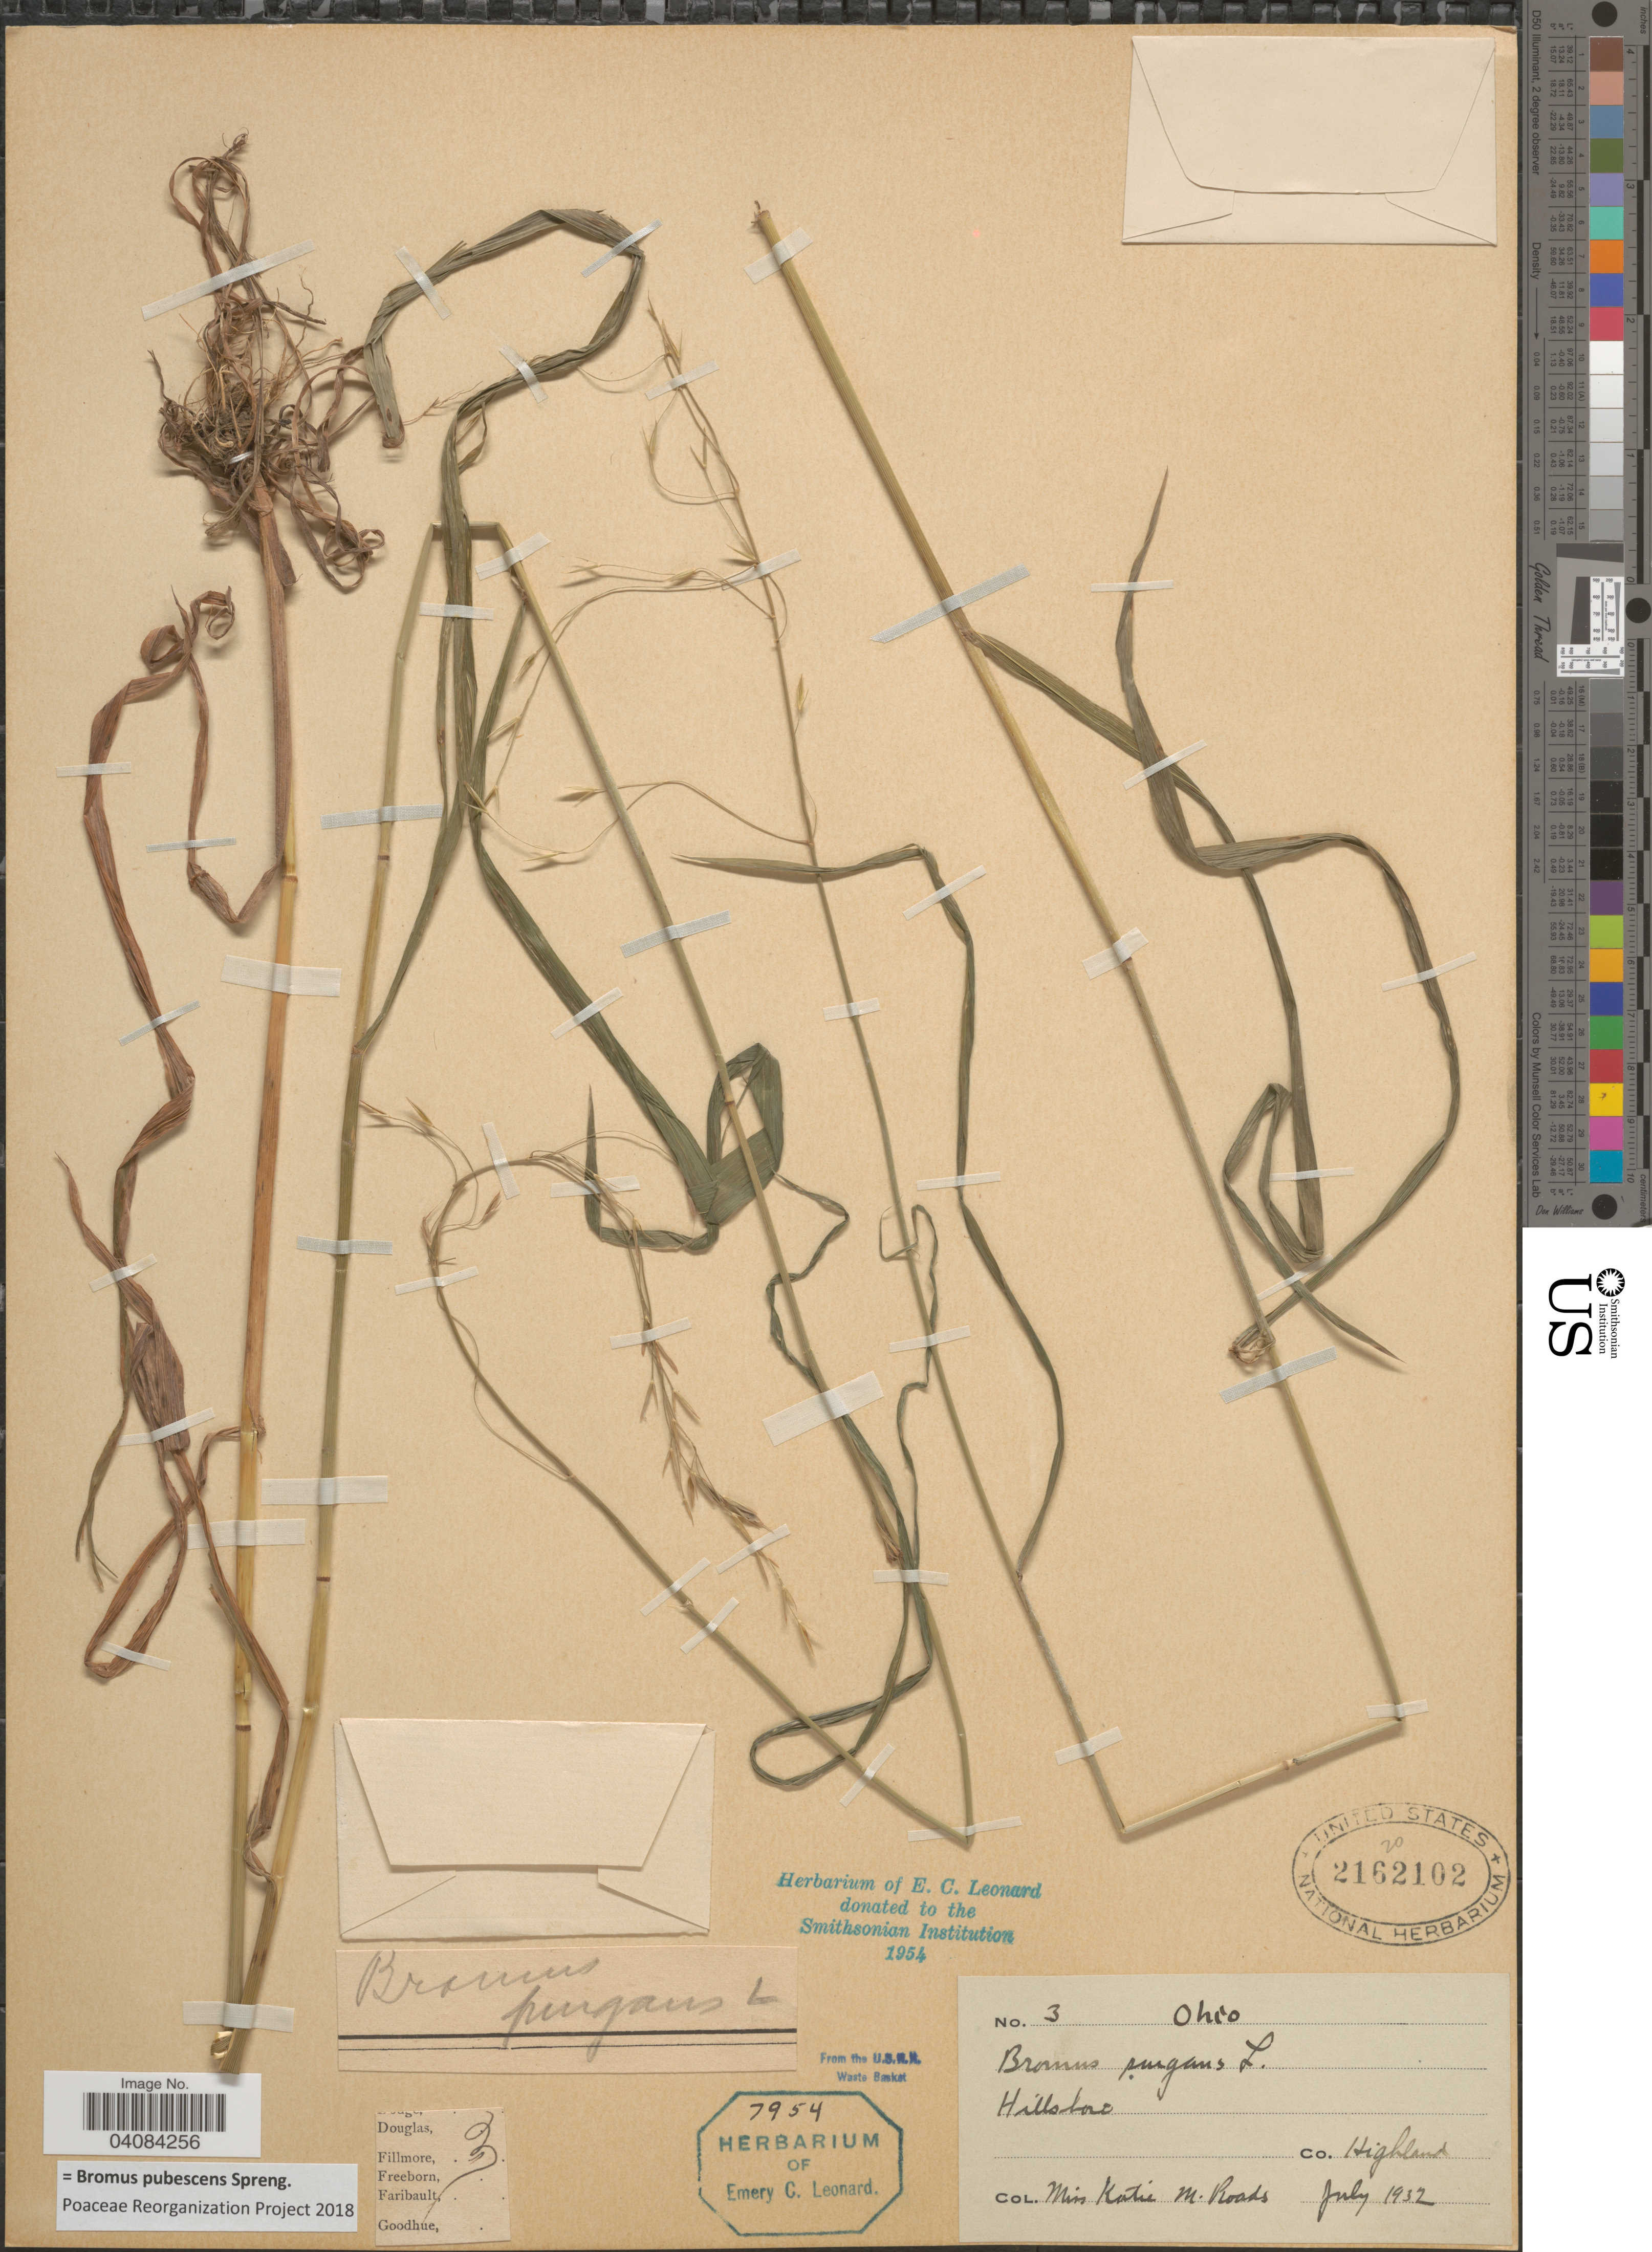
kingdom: Plantae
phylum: Tracheophyta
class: Liliopsida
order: Poales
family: Poaceae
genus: Bromus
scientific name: Bromus pubescens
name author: Muhl. ex Willd.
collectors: K. Roads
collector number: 3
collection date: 1932-07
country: United States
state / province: Ohio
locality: Hillsboro. Co. Highland.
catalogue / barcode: US 2162102